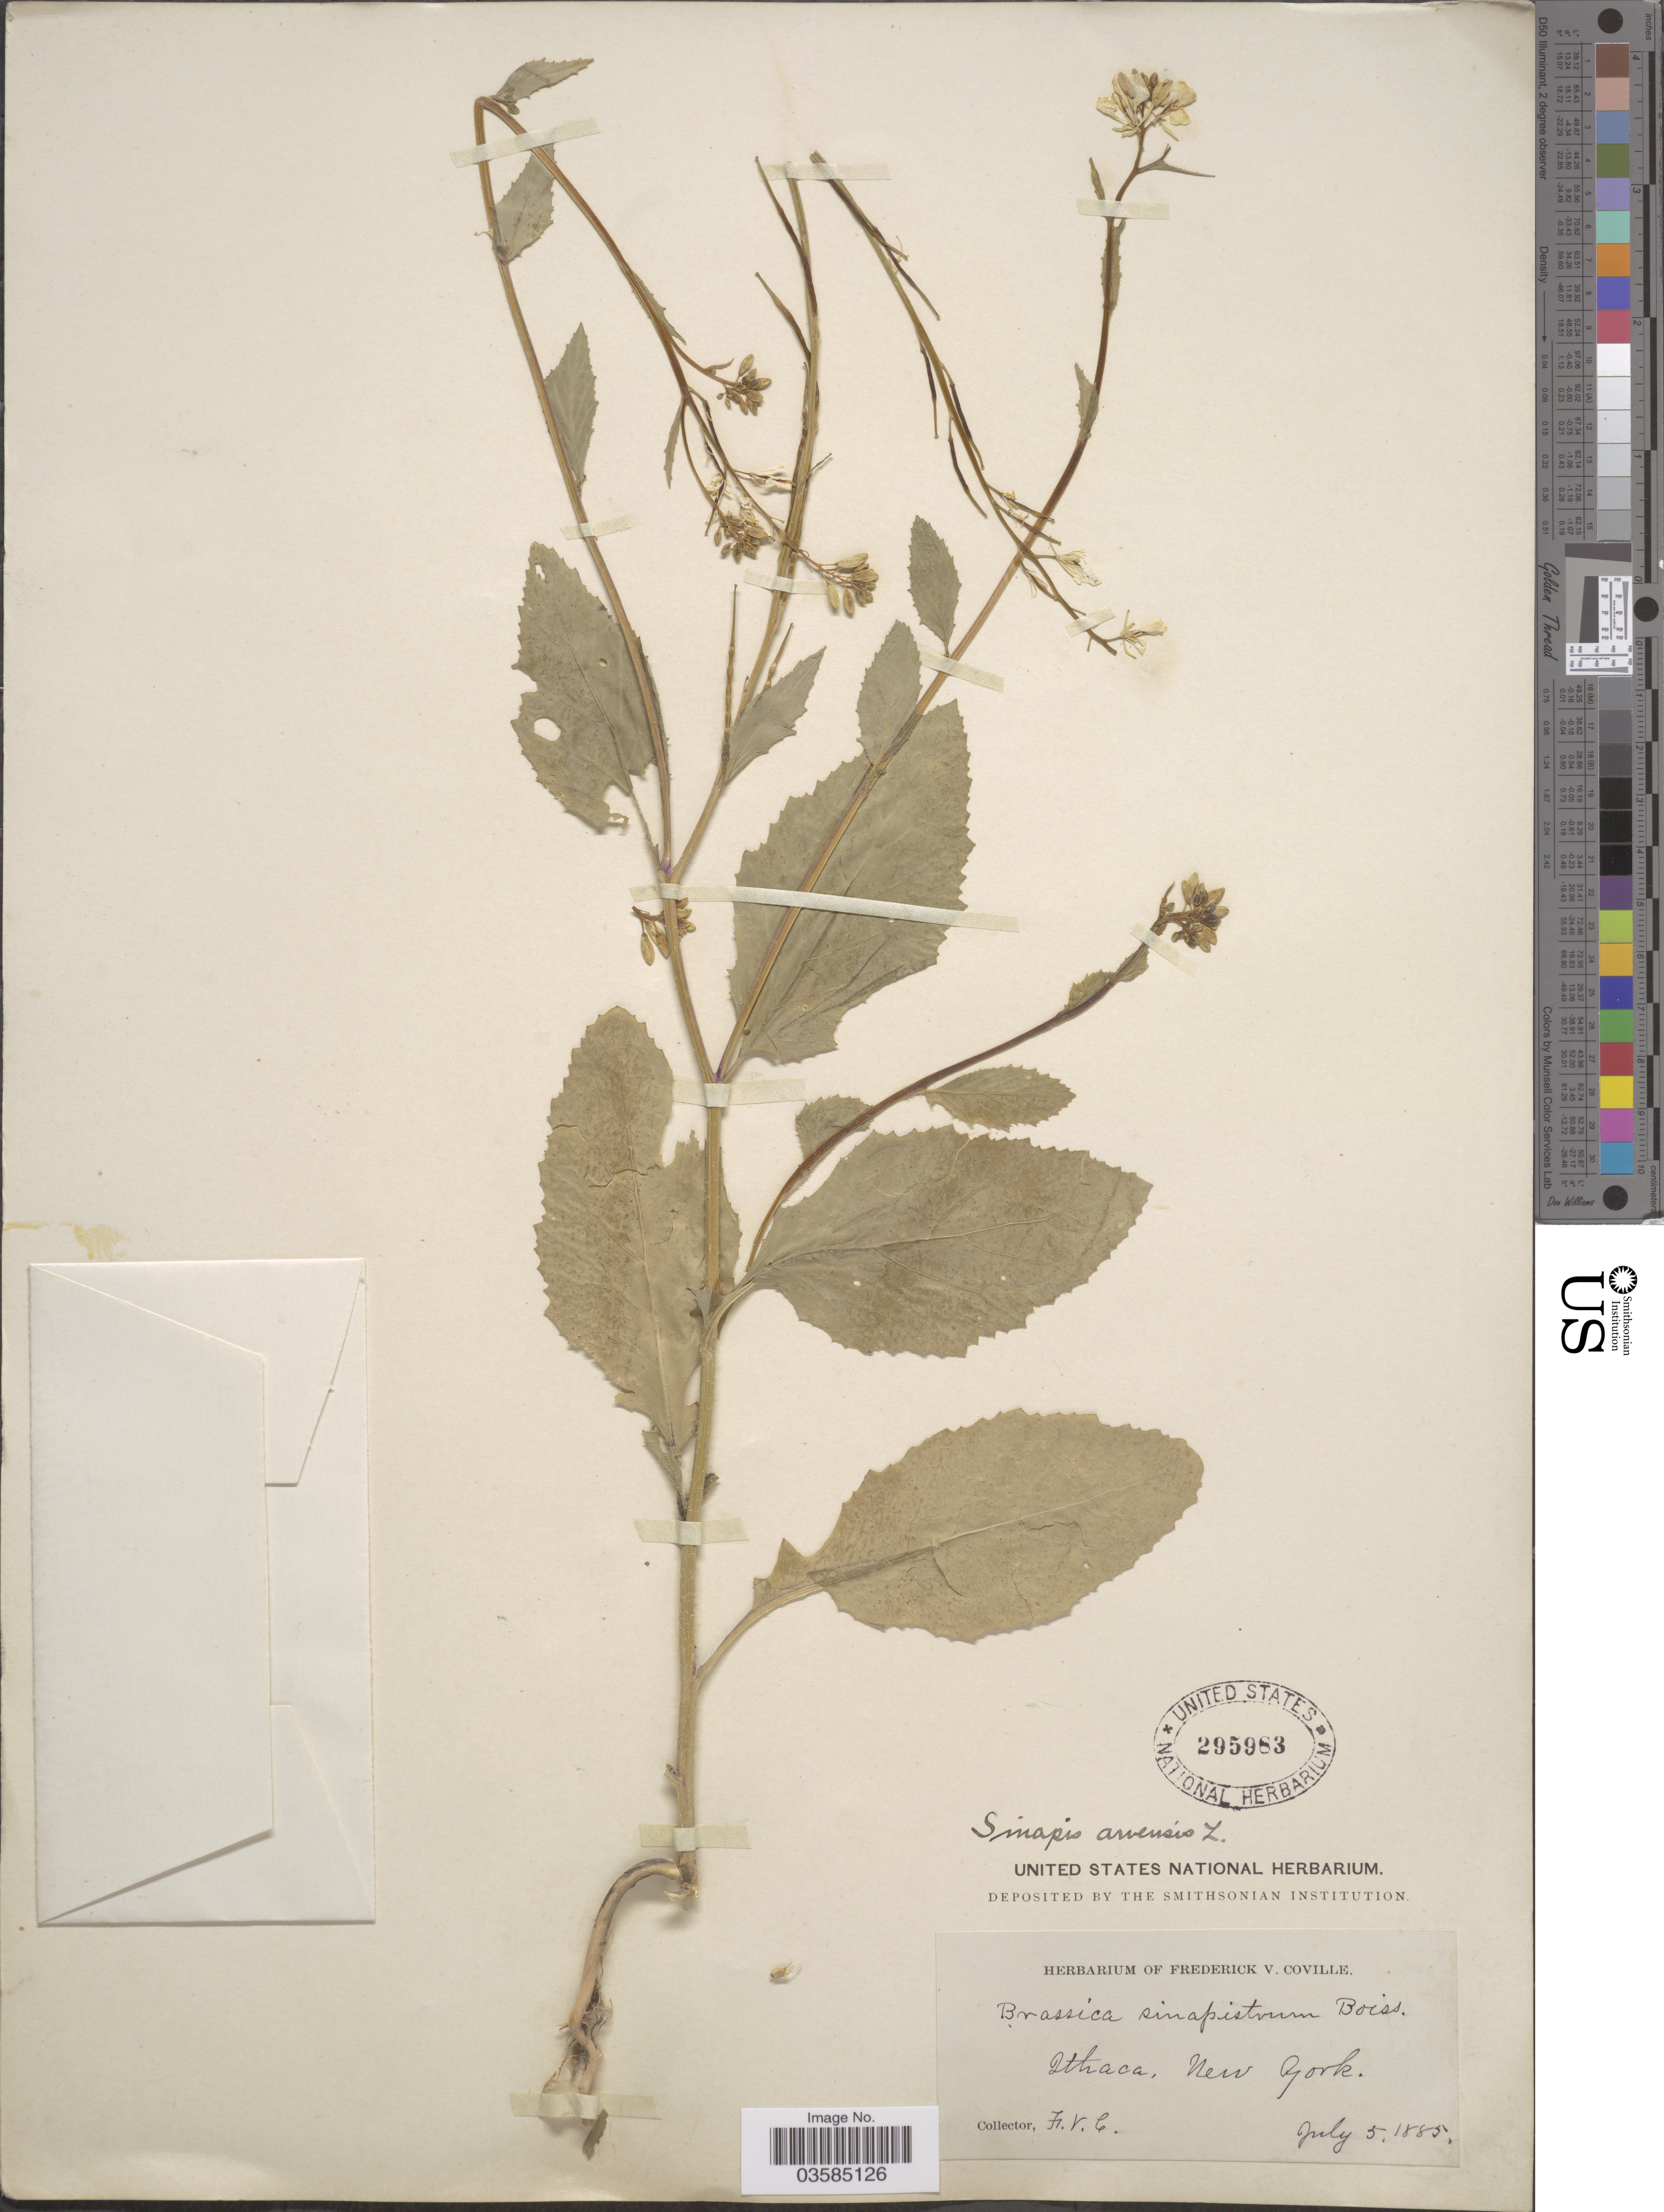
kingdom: Plantae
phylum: Tracheophyta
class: Magnoliopsida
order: Brassicales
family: Brassicaceae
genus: Brassica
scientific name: Brassica kaber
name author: (DC.) L.C. Wheeler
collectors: F. V. Coville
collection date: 1885-07-05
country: United States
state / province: New York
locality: Ithaca.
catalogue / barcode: US 295983